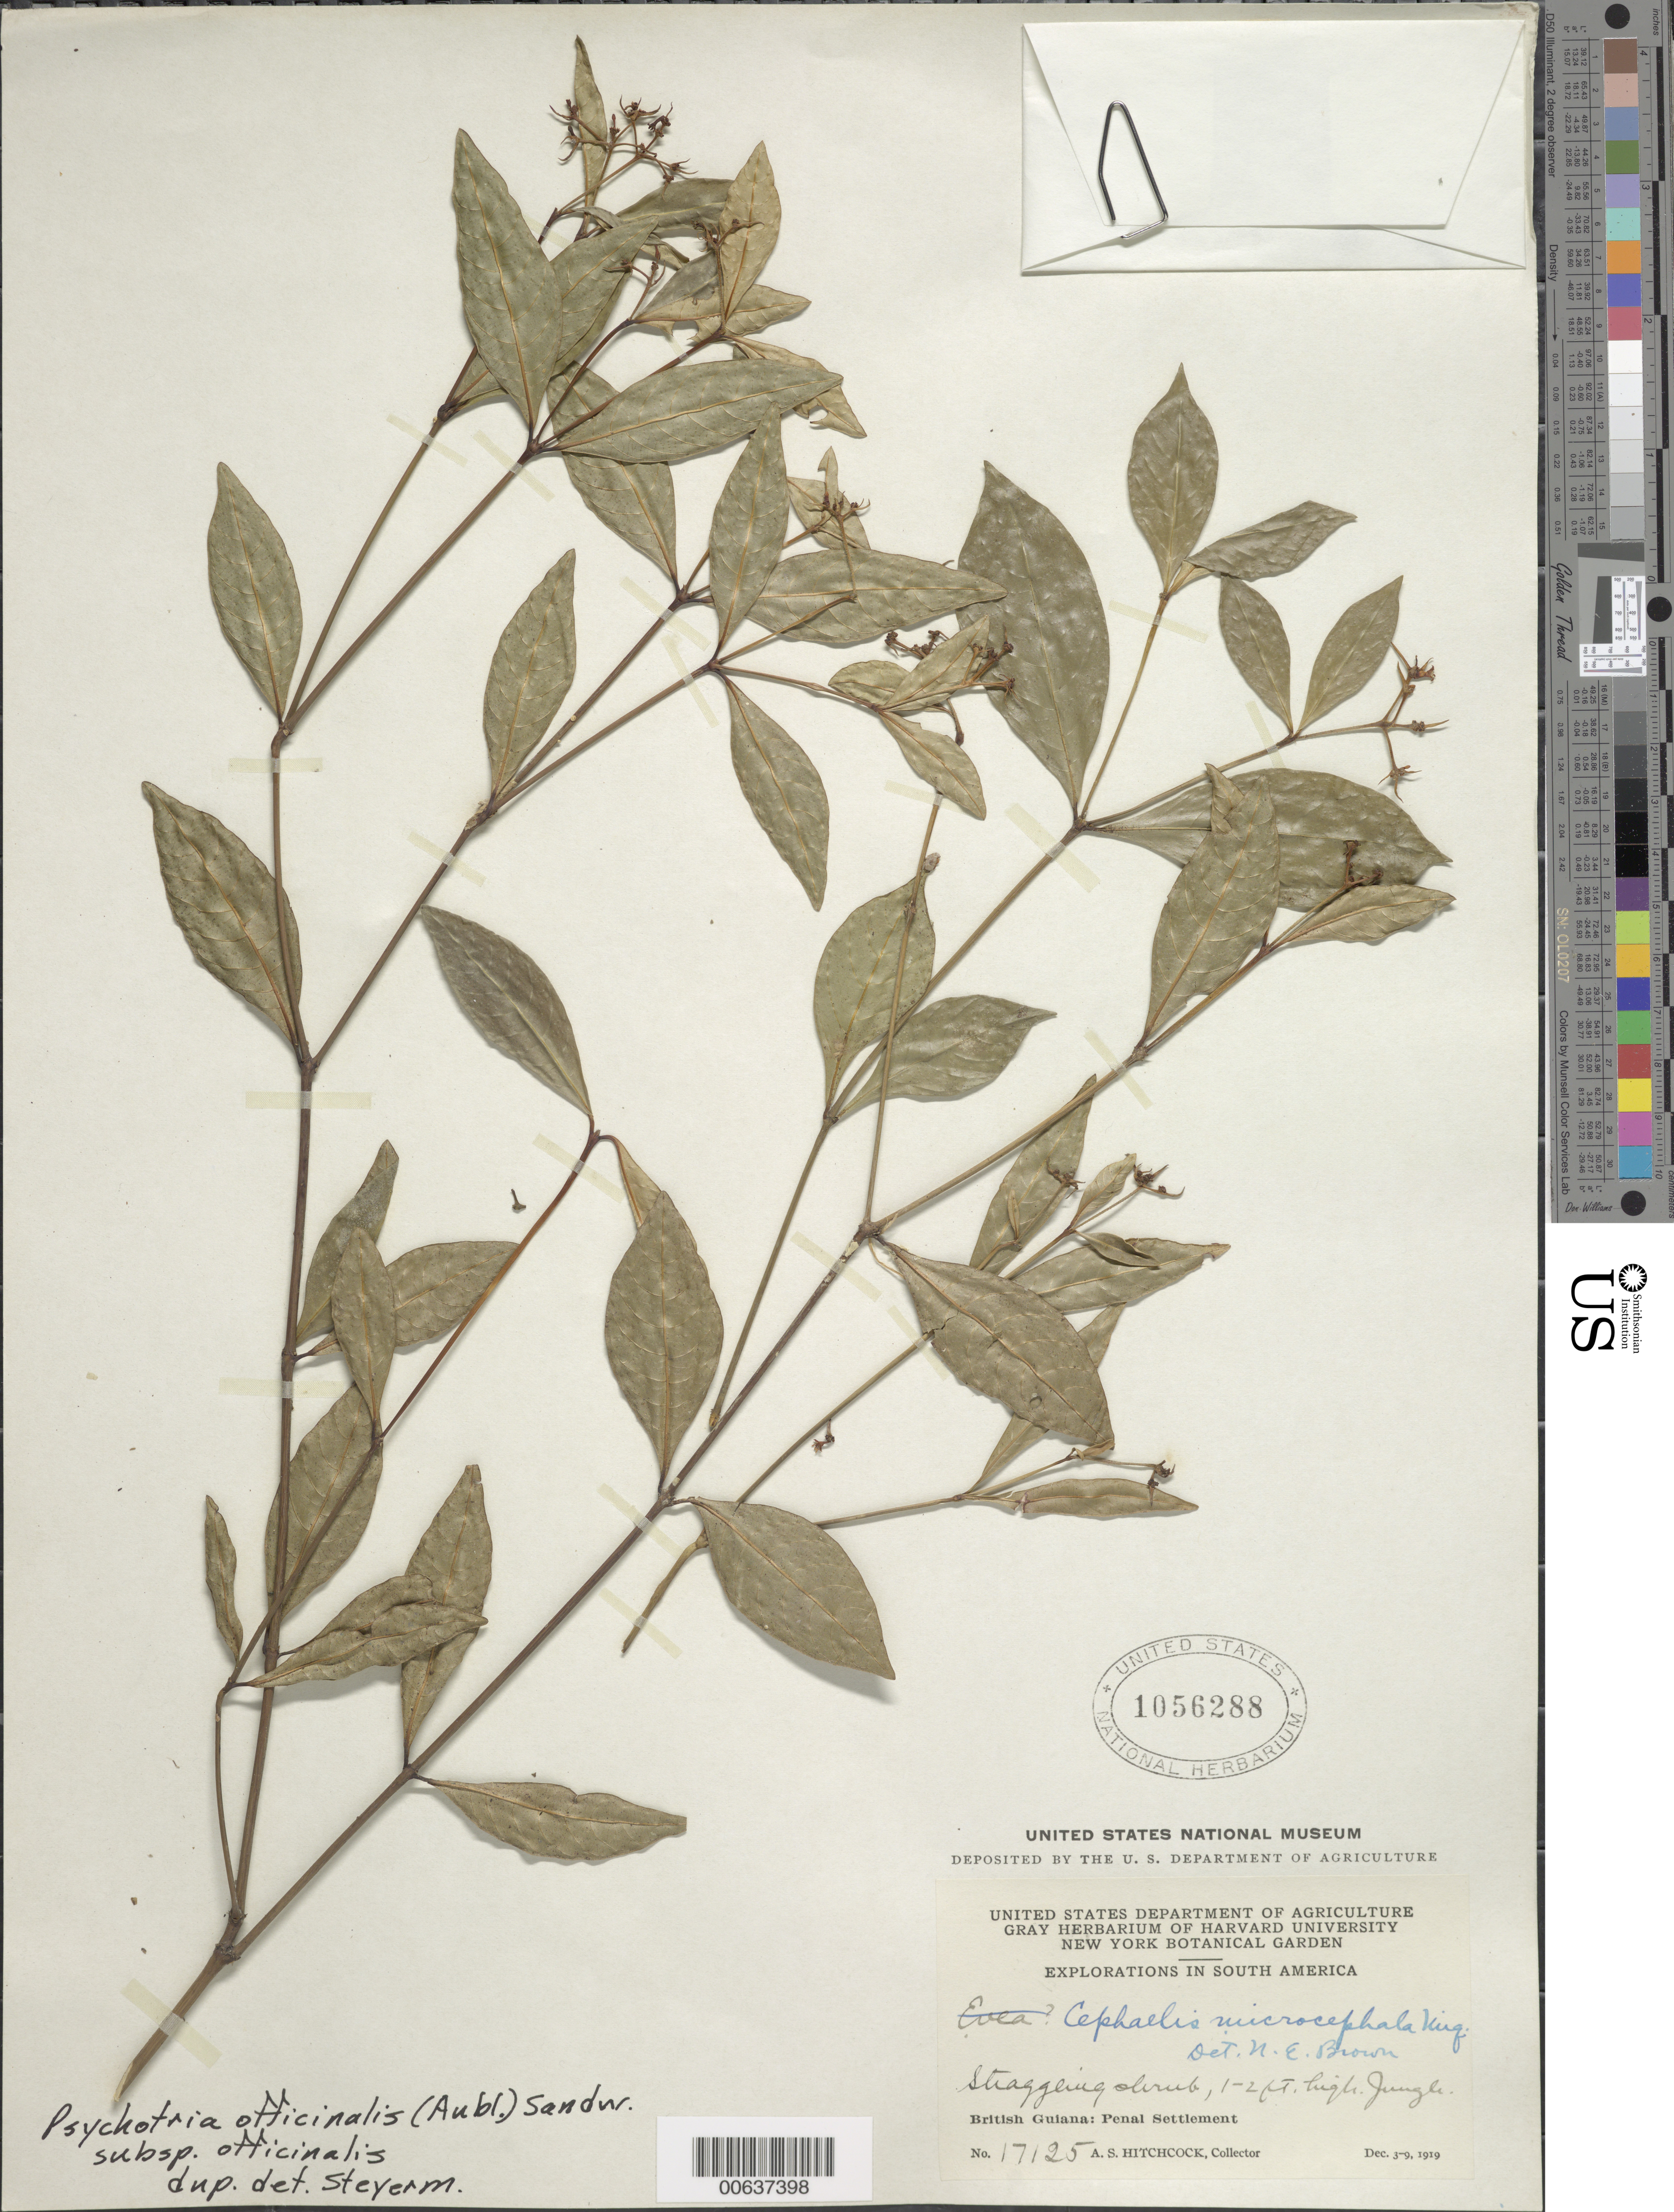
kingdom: Plantae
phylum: Tracheophyta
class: Magnoliopsida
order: Gentianales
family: Rubiaceae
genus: Palicourea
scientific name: Palicourea tenerior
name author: (Cham.) Delprete & J.H. Kirkbr.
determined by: Kirkbride, J. H., Jr.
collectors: A. S. Hitchcock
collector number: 17125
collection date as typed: Dec. 3-9, 1919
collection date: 1919-12-03/1919-12-09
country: Guyana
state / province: Cuyuni-Mazaruni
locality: Penal Settlement, on W side of Essequibo River, near mouth of Mazaruni River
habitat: Jungle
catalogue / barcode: US 1056288